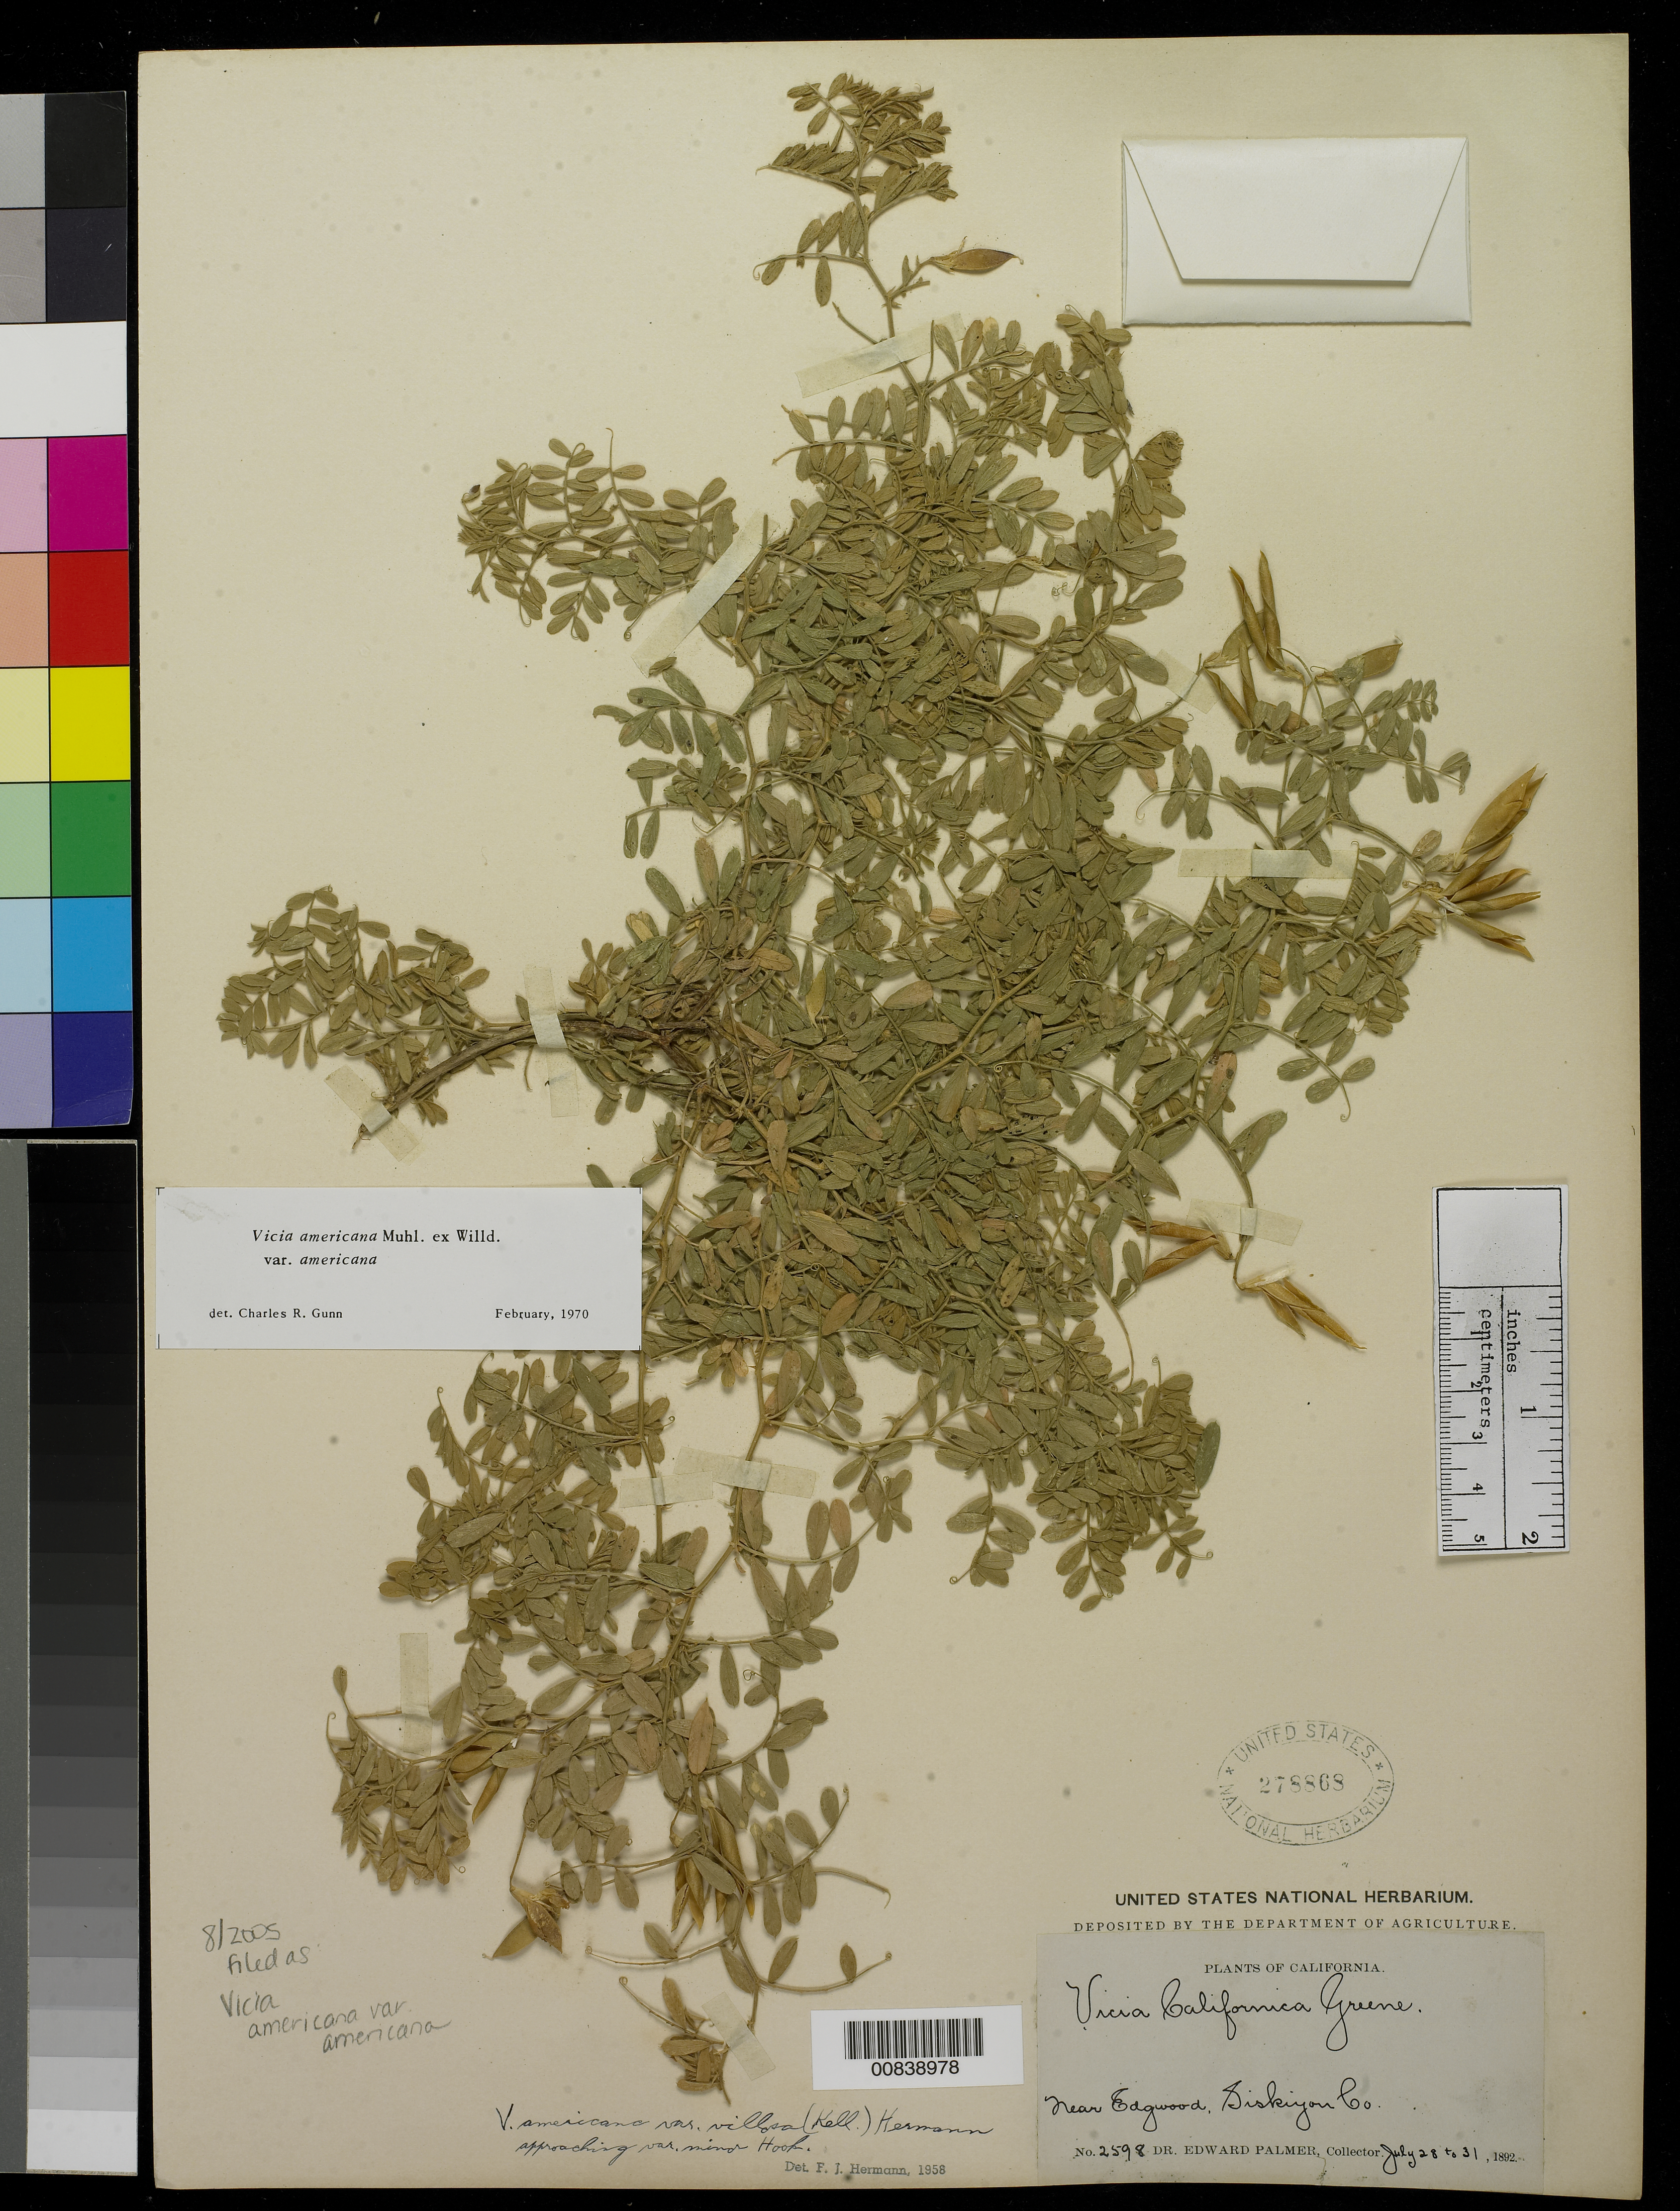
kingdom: Plantae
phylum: Tracheophyta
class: Magnoliopsida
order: Fabales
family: Fabaceae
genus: Vicia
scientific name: Vicia americana var. americana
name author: Muhl. ex Willd.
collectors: E. Palmer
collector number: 2598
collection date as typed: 28 Jul 1892 to 31 Jul 1892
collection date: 1892-07-28/1892-07-31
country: United States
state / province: California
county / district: Siskiyou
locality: Near Edwood, Siskiyou County, California.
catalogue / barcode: US 278868